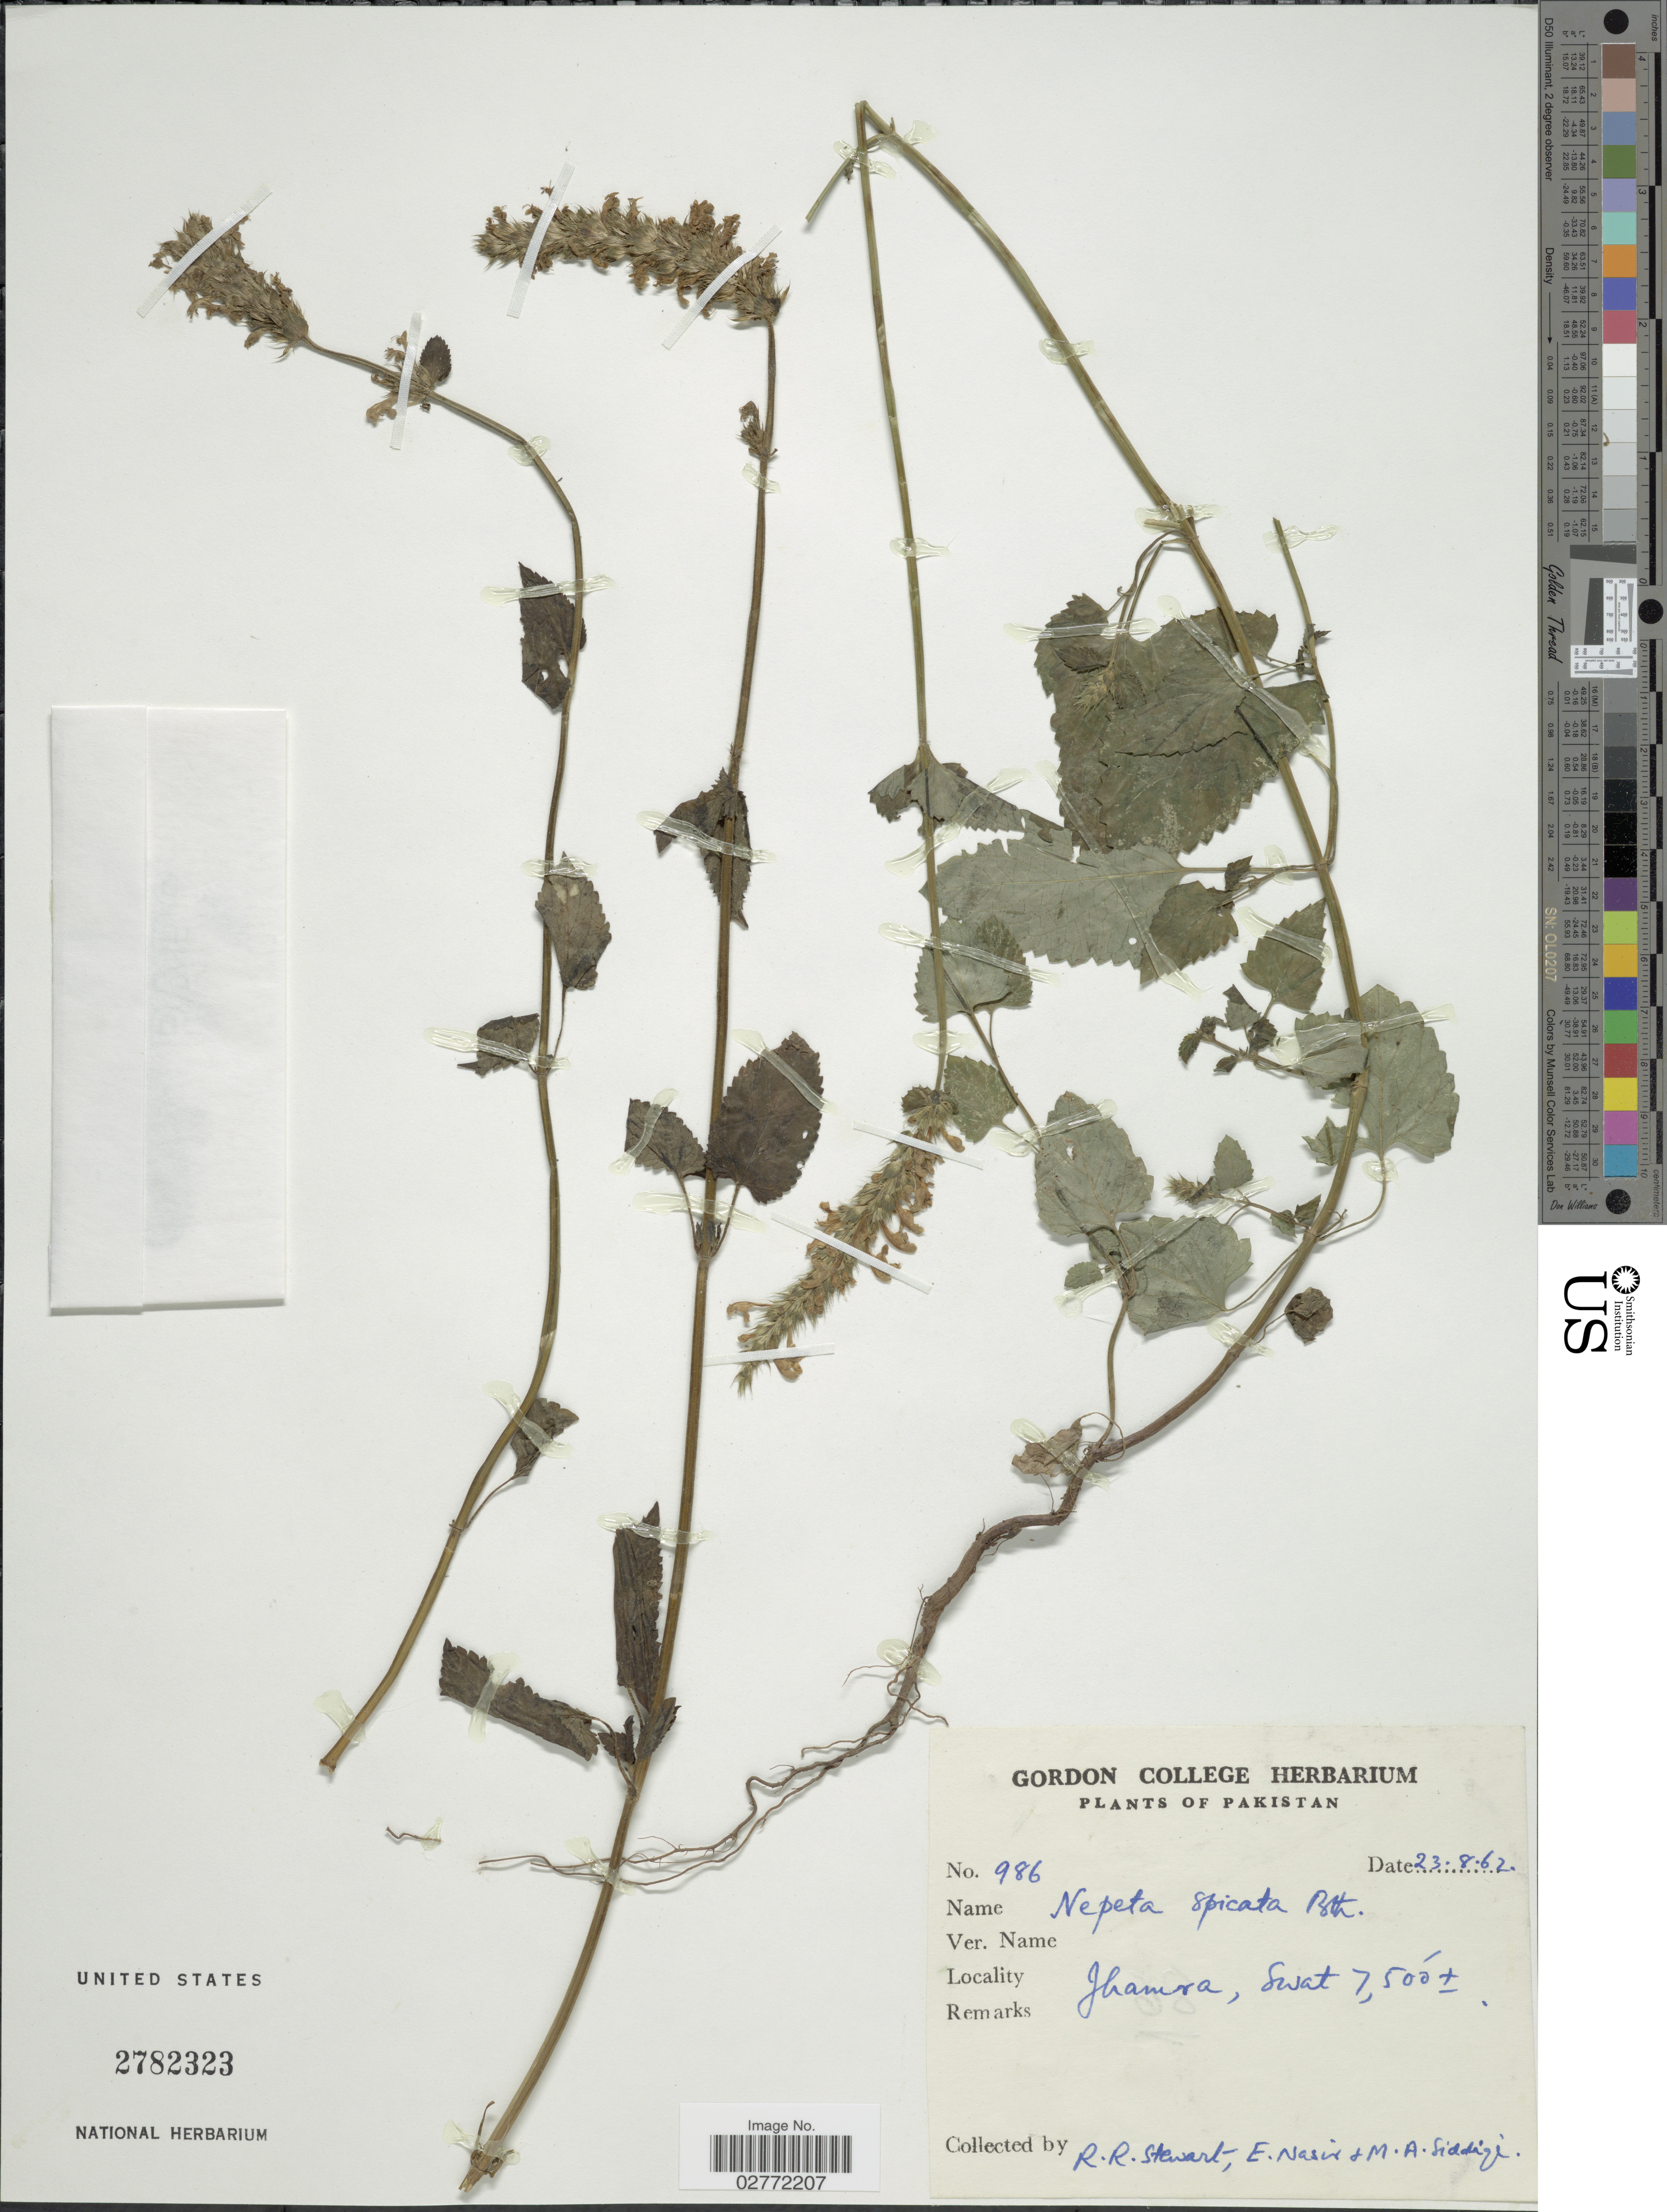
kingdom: Plantae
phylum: Tracheophyta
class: Magnoliopsida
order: Lamiales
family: Lamiaceae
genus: Nepeta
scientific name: Nepeta spicata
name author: Benth.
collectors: R. R. Stewart, E. Nasir & M. Siddiqi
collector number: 986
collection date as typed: Transcribed d/m/y: 23/8/62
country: Pakistan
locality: Jhamra, Swat.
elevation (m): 2286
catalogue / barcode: US 2782323